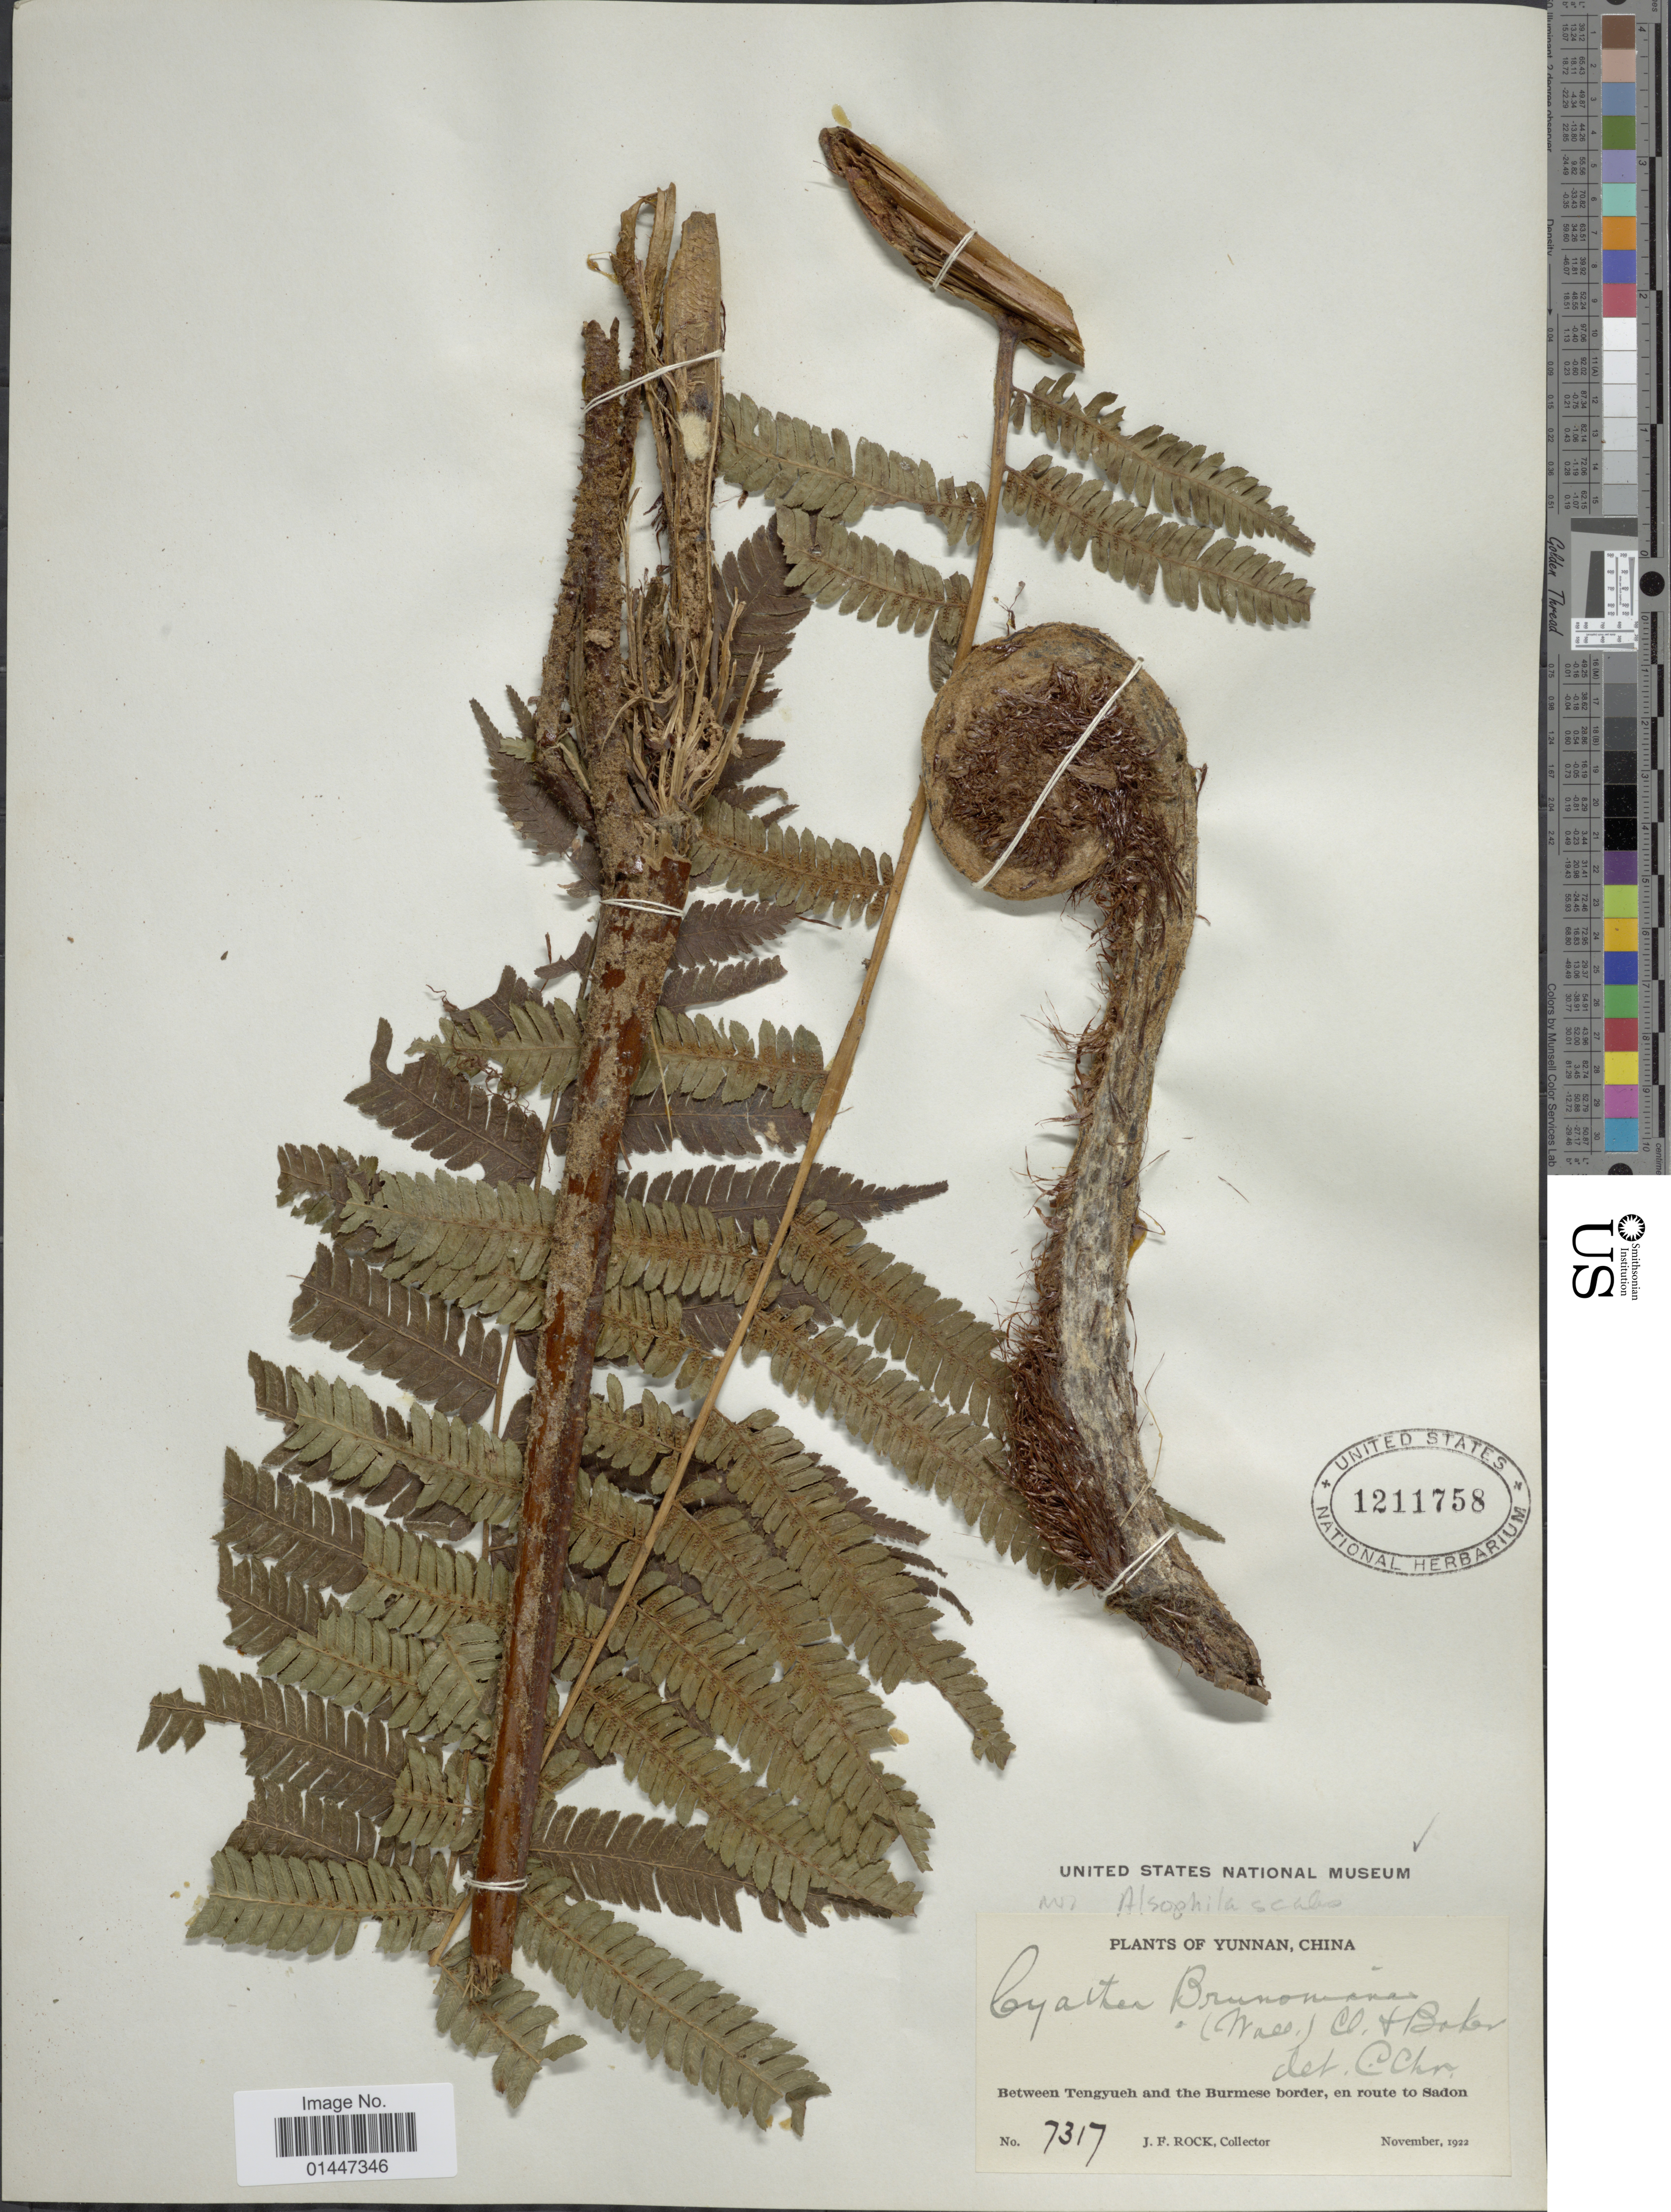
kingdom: Plantae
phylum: Tracheophyta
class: Polypodiopsida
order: Cyatheales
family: Cyatheaceae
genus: Sphaeropteris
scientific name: Sphaeropteris brunoniana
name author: (Wall. ex Hook.) R.M. Tryon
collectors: J. F. Rock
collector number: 7317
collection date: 1922-11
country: China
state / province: Yunnan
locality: Between Tengyueh and the Burmese border, en route to Sadon.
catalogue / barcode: US 1211758